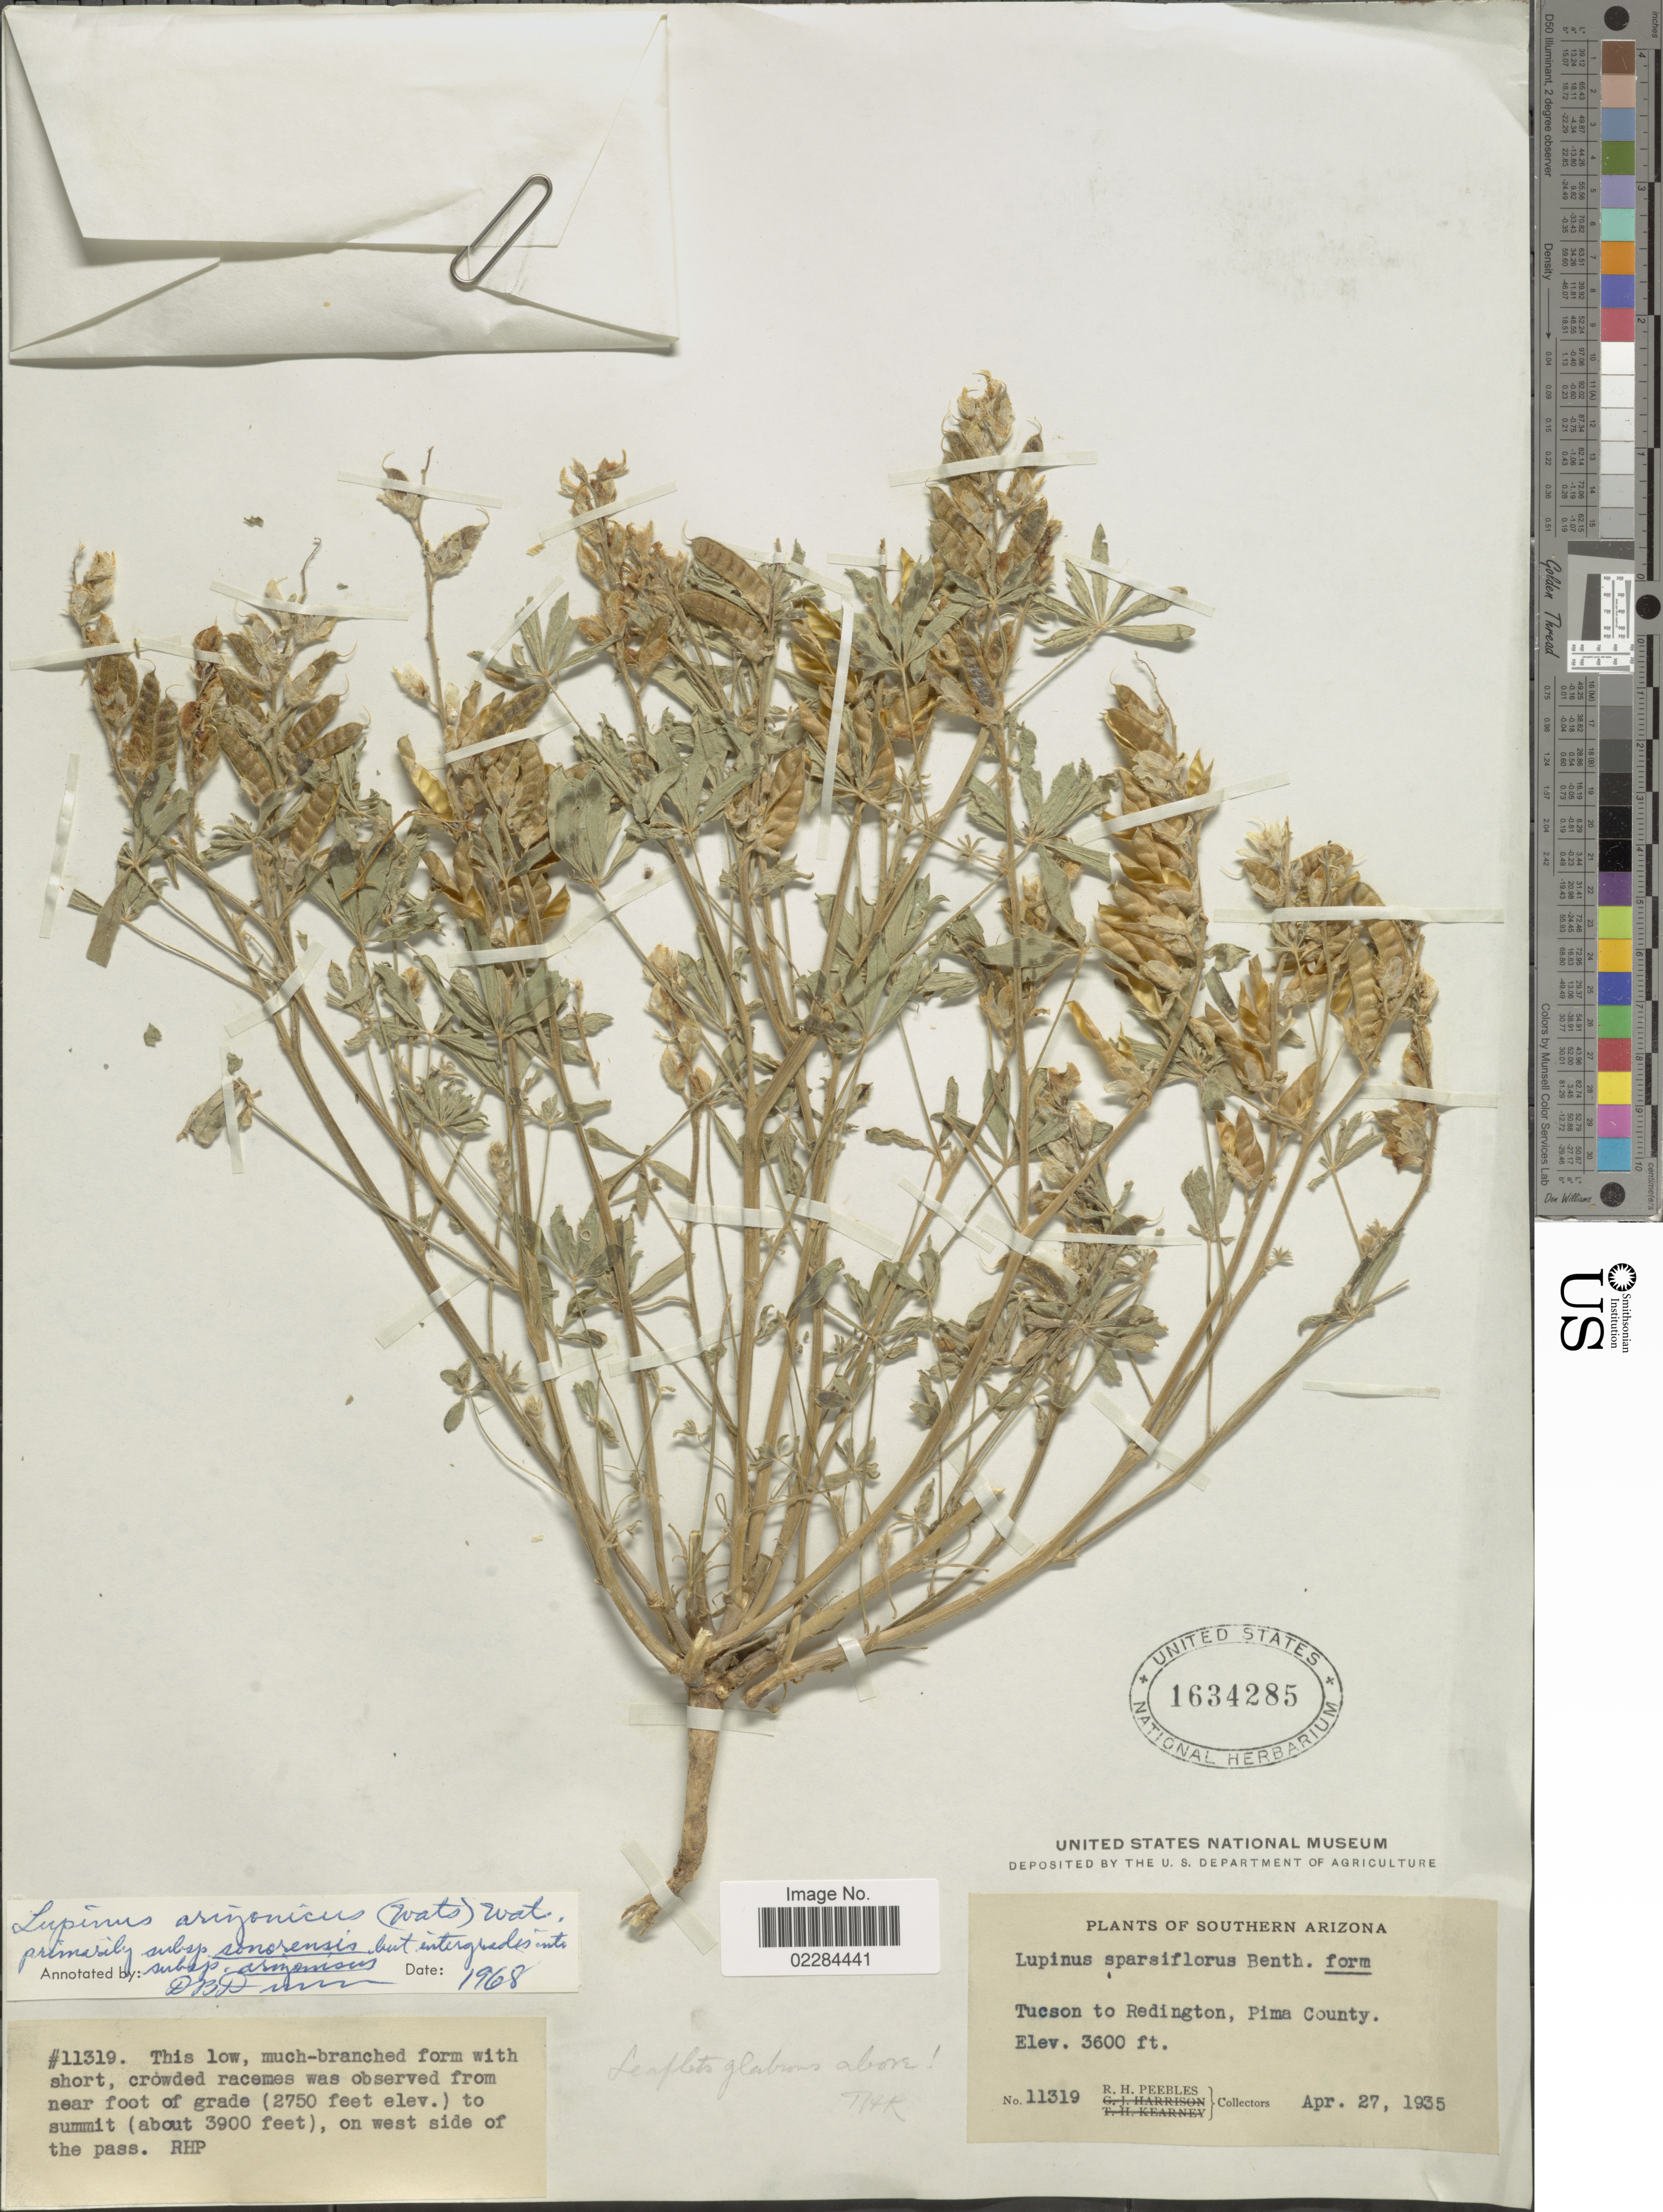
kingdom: Plantae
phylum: Tracheophyta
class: Magnoliopsida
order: Fabales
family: Fabaceae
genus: Lupinus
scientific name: Lupinus arizonicus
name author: (S. Watson) S. Watson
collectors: R. H. Peebles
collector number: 11319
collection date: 1935-04-27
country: United States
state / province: Arizona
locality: Southern Arizona. Tucson to Redington, Pima County.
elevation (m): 1097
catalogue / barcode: US 1634285